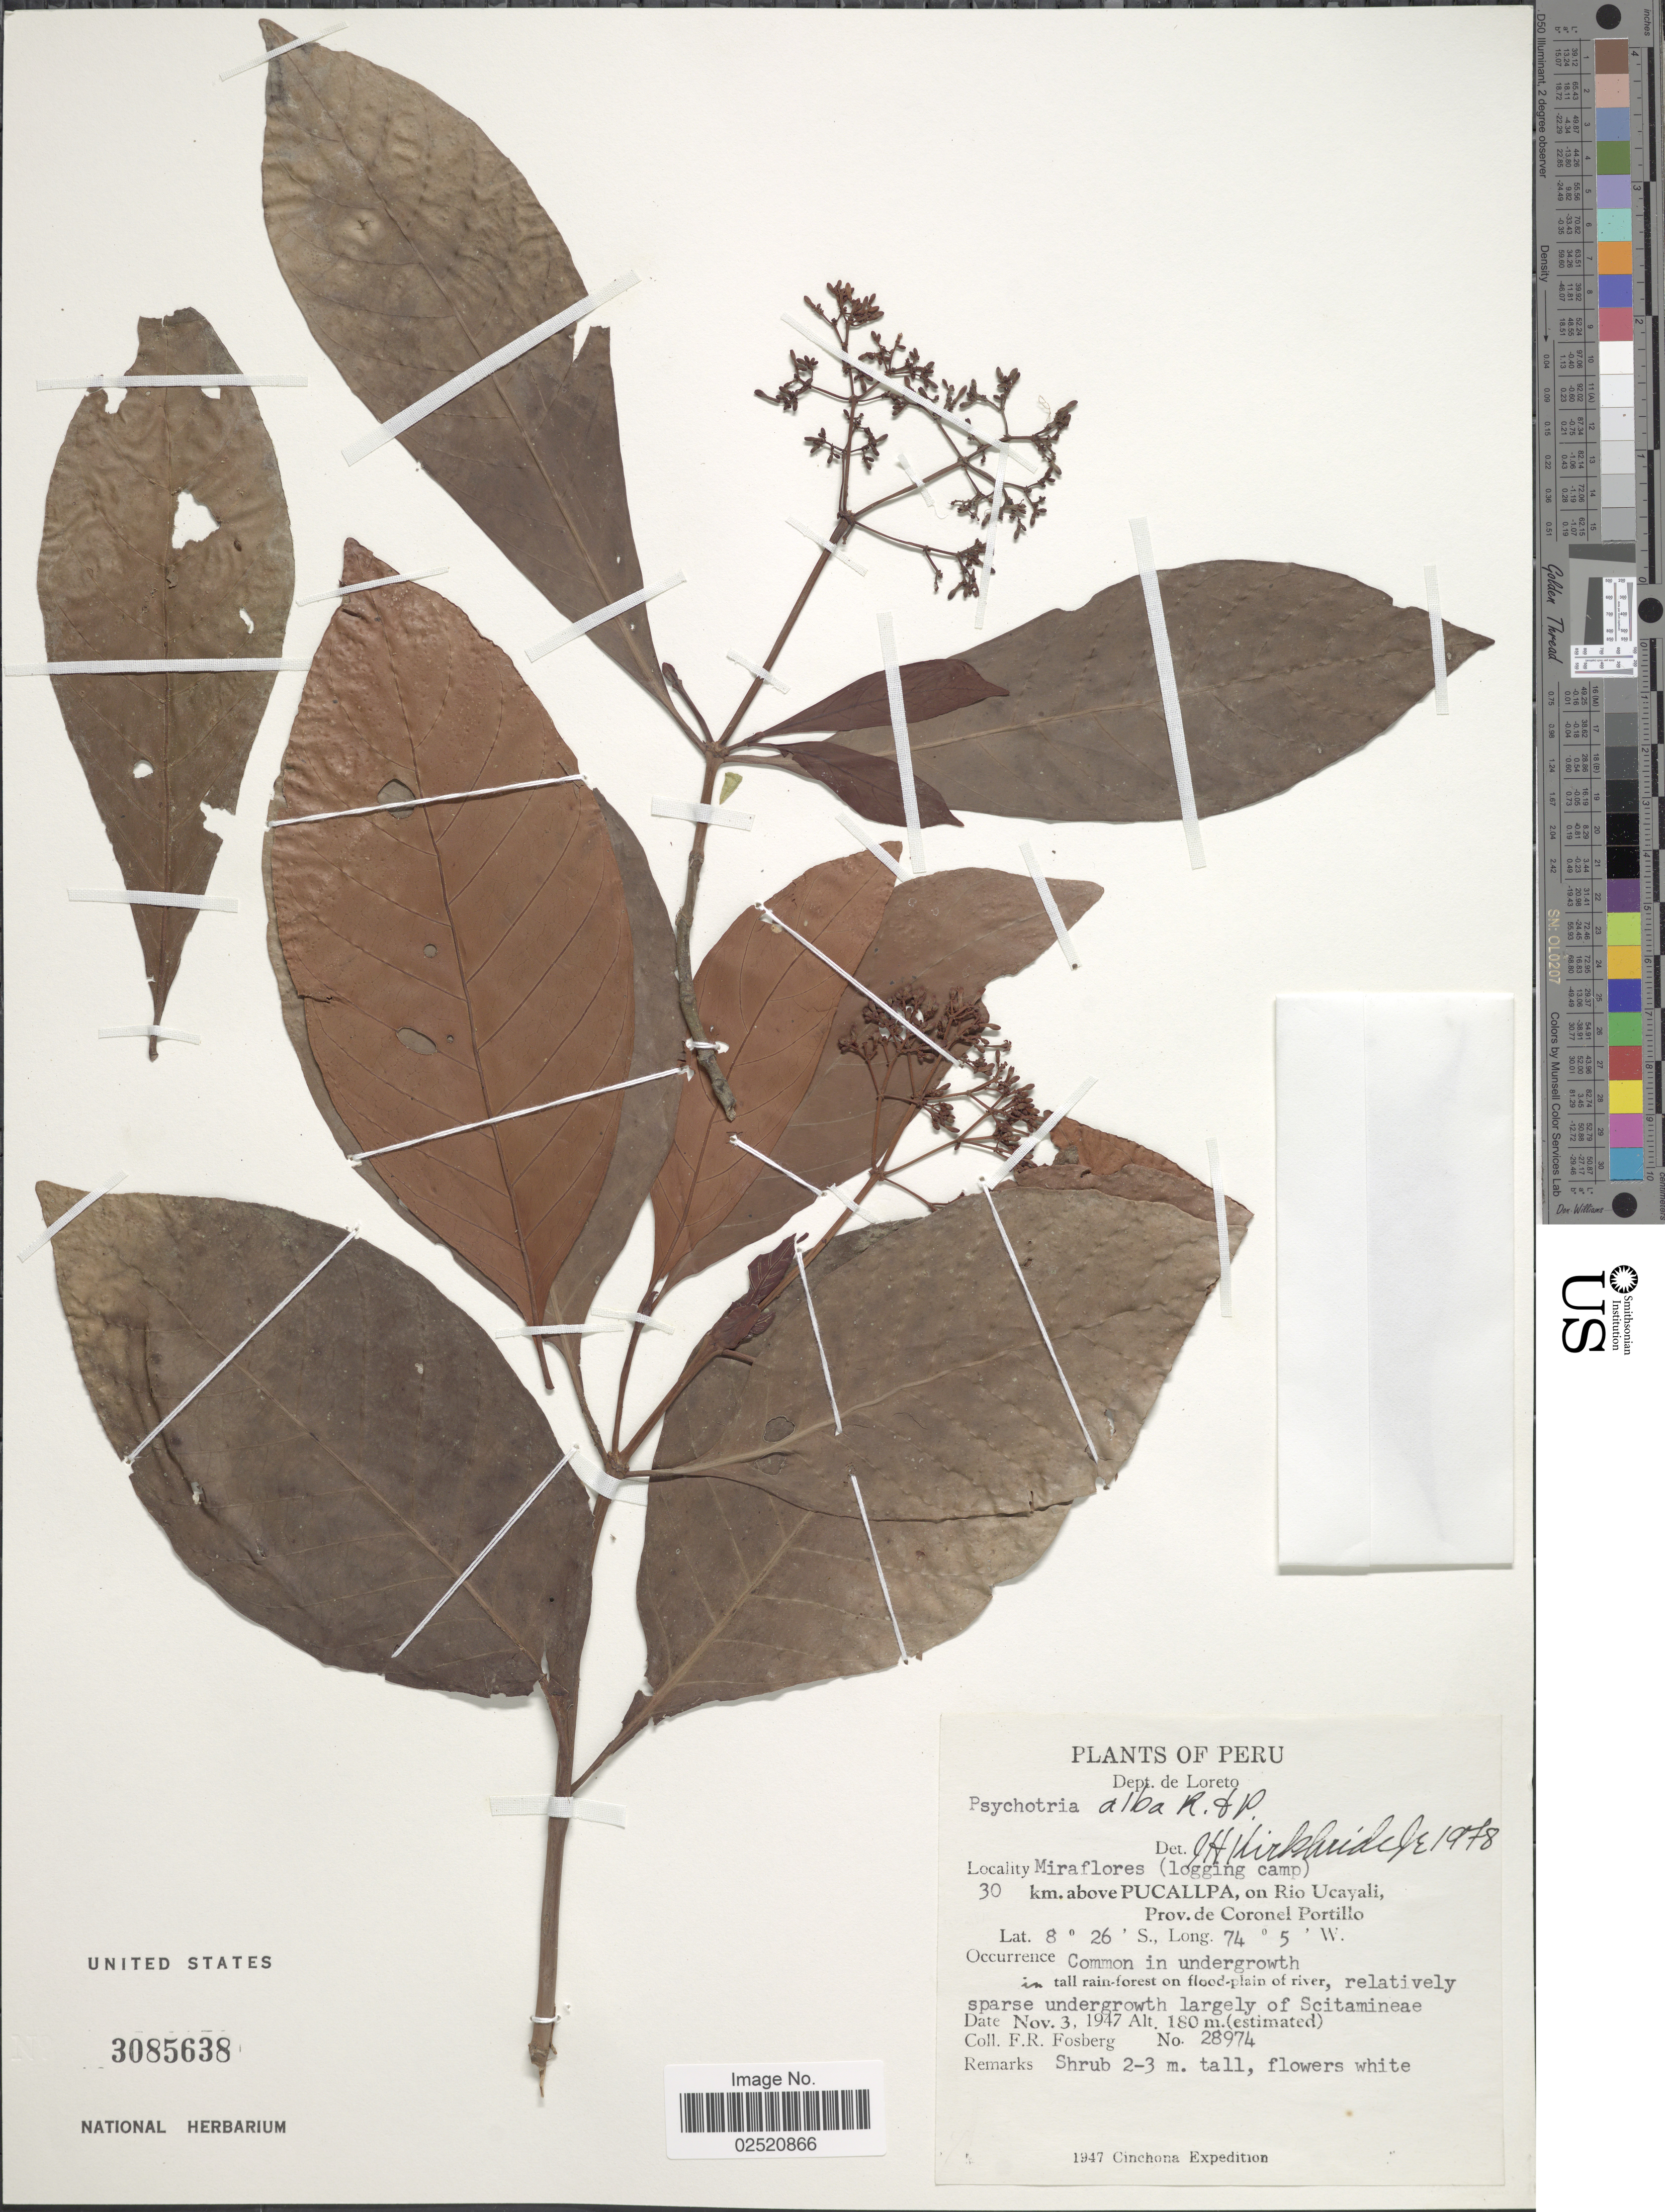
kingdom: Plantae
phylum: Tracheophyta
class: Magnoliopsida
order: Gentianales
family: Rubiaceae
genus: Psychotria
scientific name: Psychotria alba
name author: Ruiz & Pav.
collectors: F. R. Fosberg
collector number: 28974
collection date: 1947-11-03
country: Peru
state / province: Loreto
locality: Miraflores (logging camp), 30 km. above Pucallpa, on Rio Ucayali, Prov. de Coronel Portillo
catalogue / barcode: US 3085638